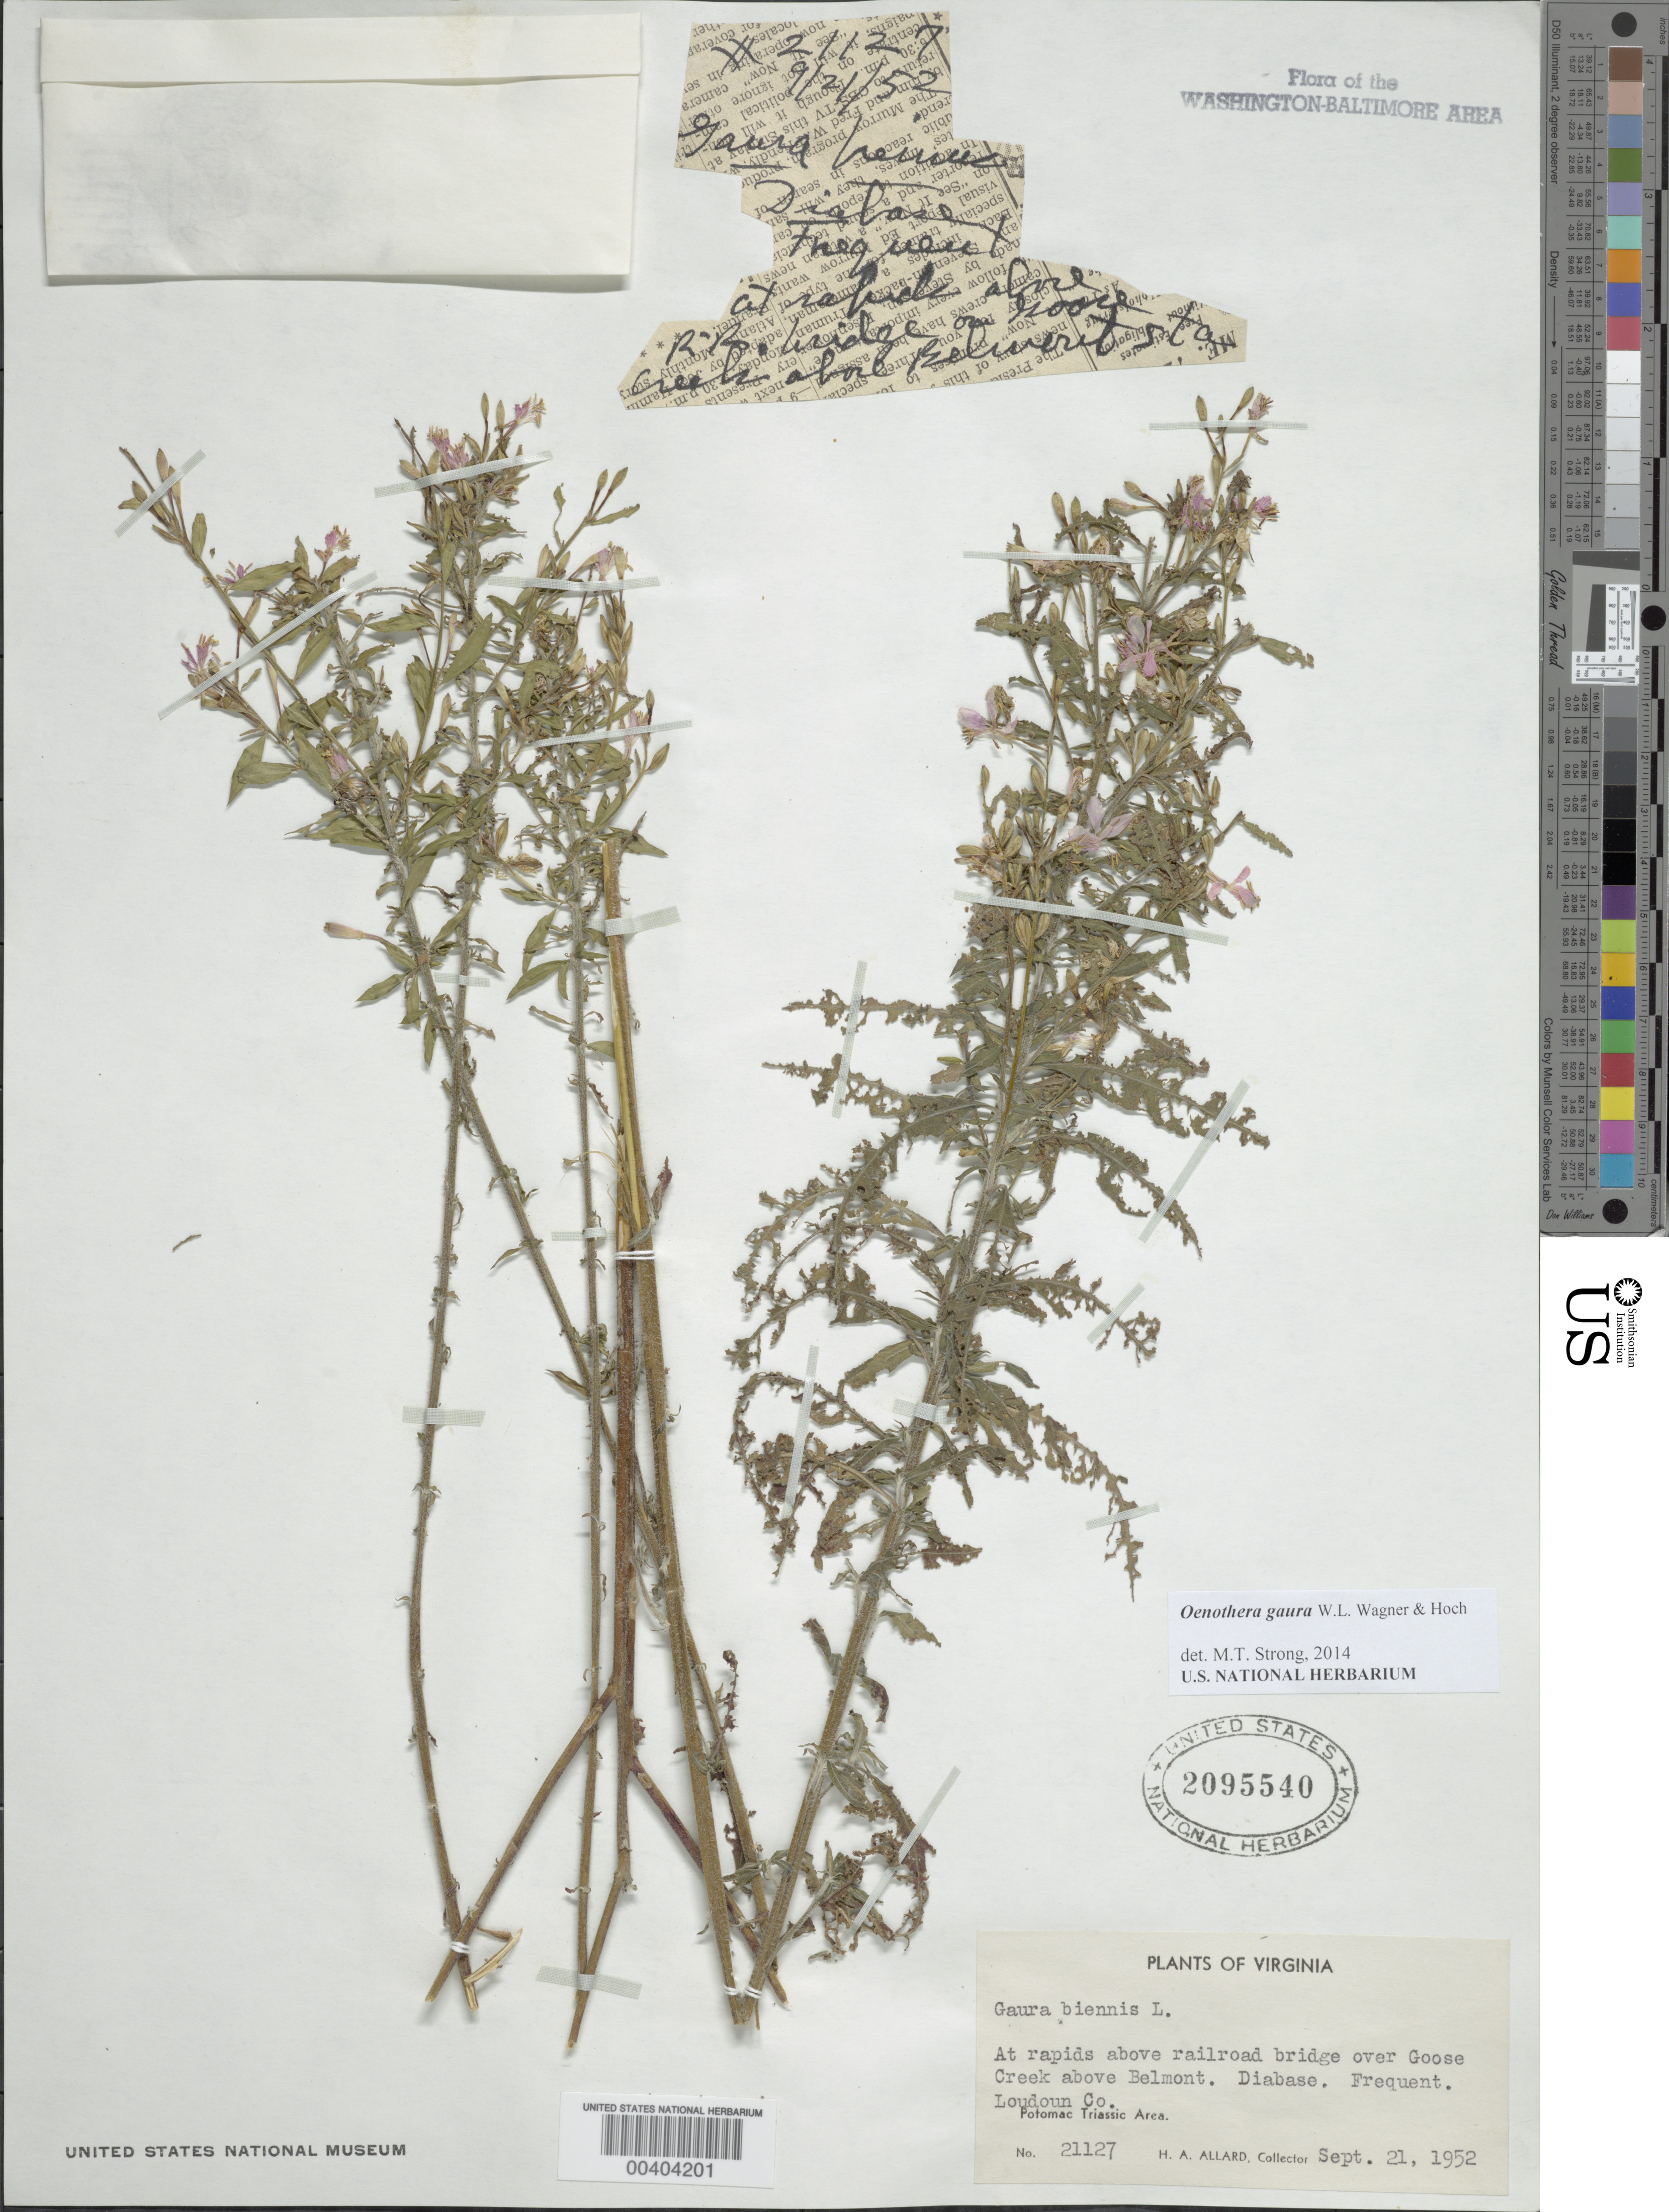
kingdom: Plantae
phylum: Tracheophyta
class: Magnoliopsida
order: Myrtales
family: Onagraceae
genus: Oenothera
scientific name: Oenothera gaura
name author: W.L. Wagner & Hoch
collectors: H. A. Allard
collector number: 21127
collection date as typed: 21 Sep 1952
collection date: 1952-09-21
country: United States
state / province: Virginia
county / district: Loudoun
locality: Ic area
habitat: At rapids, diabase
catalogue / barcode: US 2095540